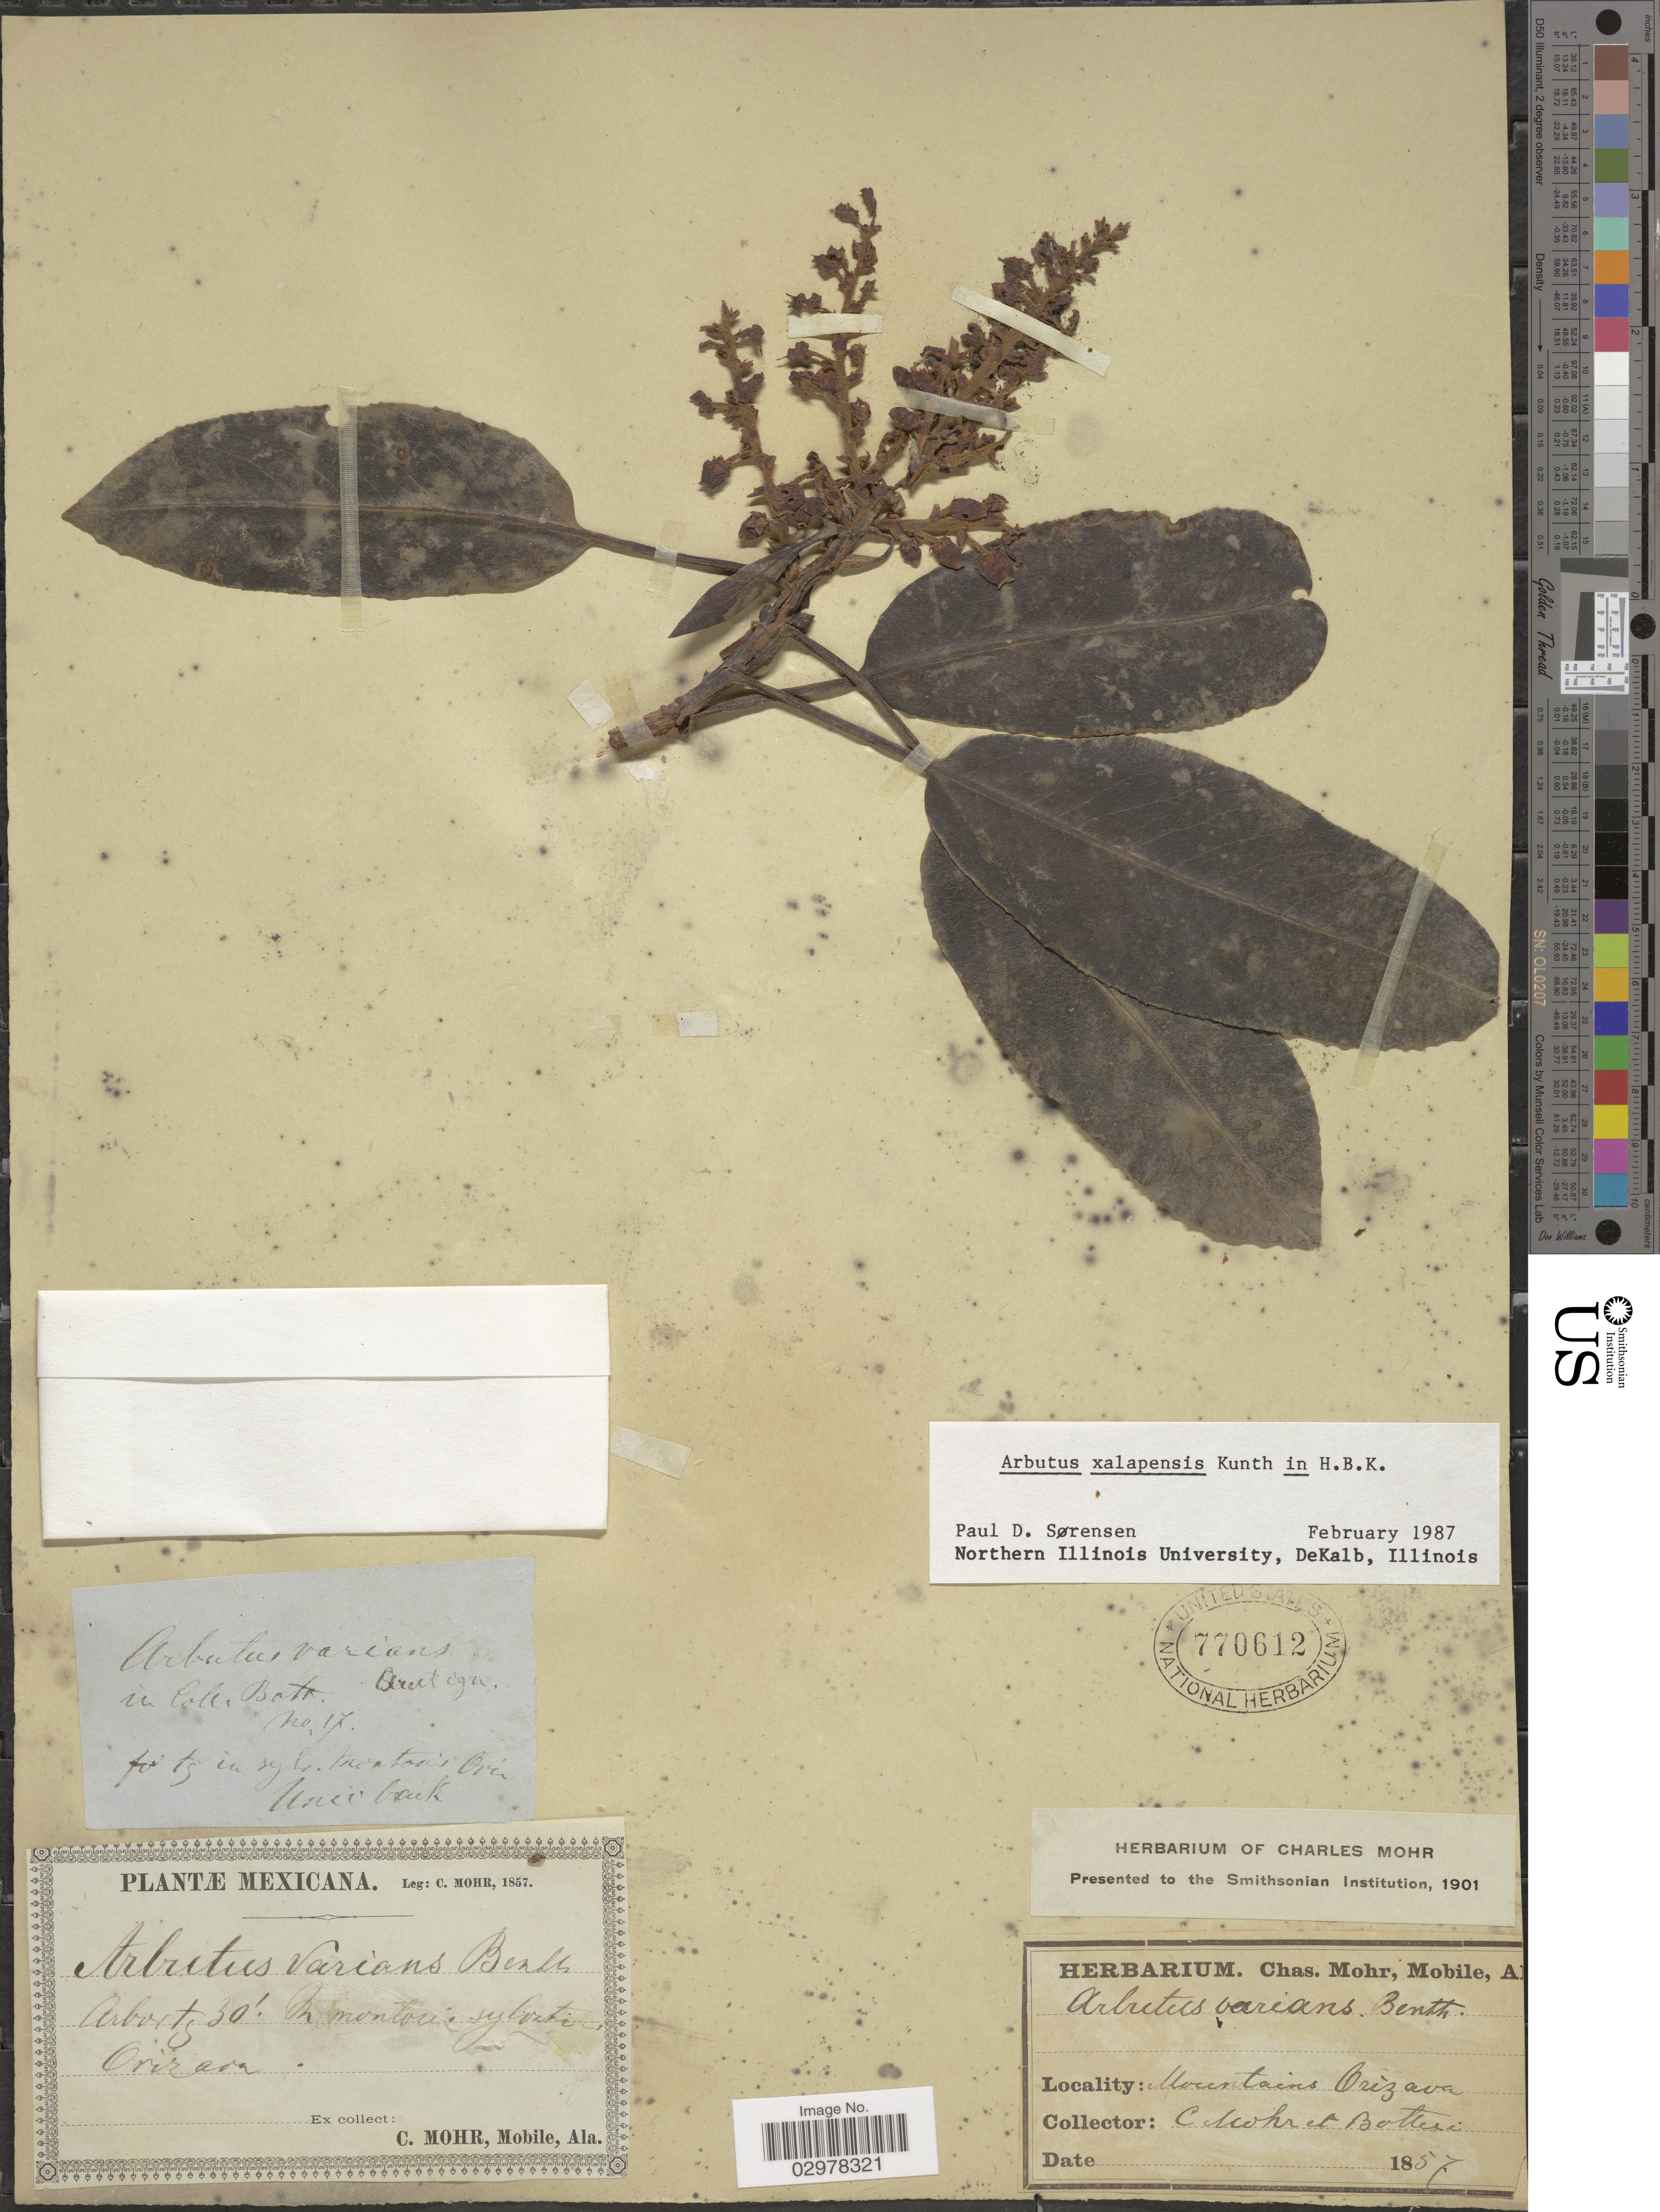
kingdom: Plantae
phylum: Tracheophyta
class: Magnoliopsida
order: Ericales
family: Ericaceae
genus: Arbutus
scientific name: Arbutus xalapensis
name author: Kunth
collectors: C. T. Mohr & -. Botteri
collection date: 1857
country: Mexico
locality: Orizava.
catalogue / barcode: US 770612